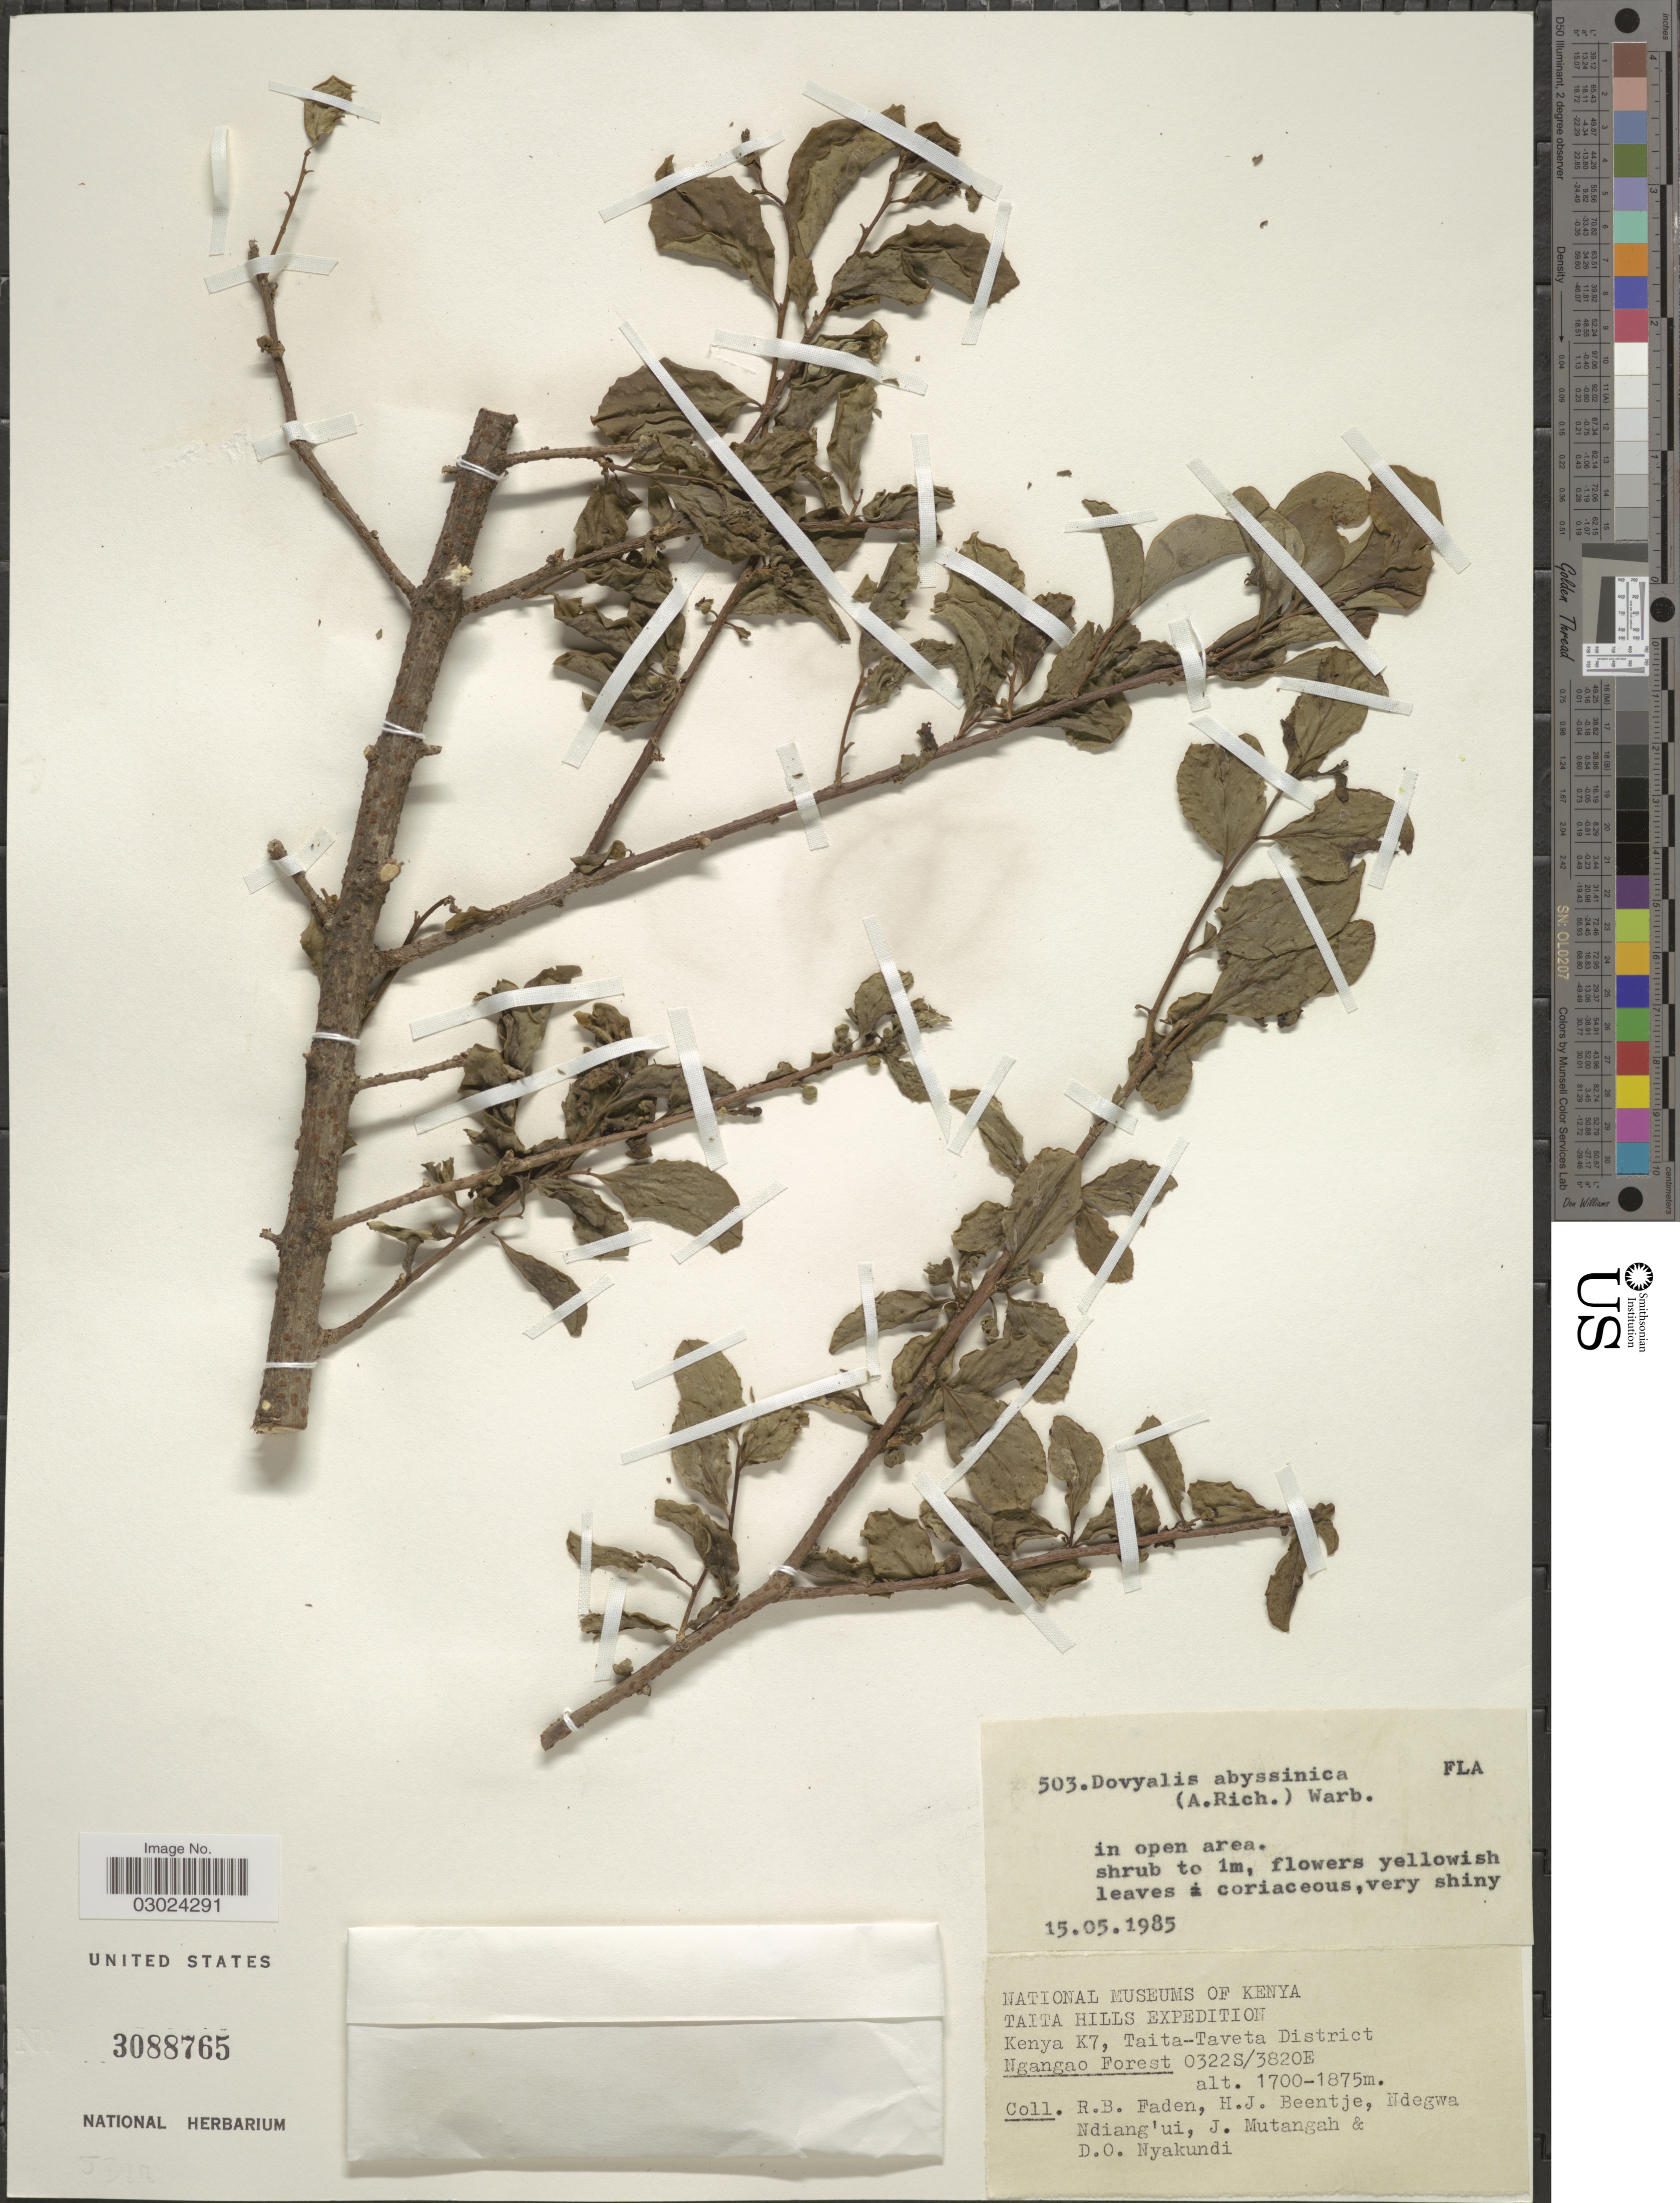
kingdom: Plantae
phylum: Tracheophyta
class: Magnoliopsida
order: Malpighiales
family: Salicaceae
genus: Dovyalis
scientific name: Dovyalis abyssinica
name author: (A. Rich.) Warb.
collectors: R. B. Faden, H. J. Beentje, Ndegwa Ndiang'ui, J. Mutangah & D. Nyakundi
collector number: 503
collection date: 1985-05-15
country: Kenya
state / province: Taita Taveta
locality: Taita Hills. Kenya K7, Taita-Taveta District. Ngangao Forest.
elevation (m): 1700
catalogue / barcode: US 3088765